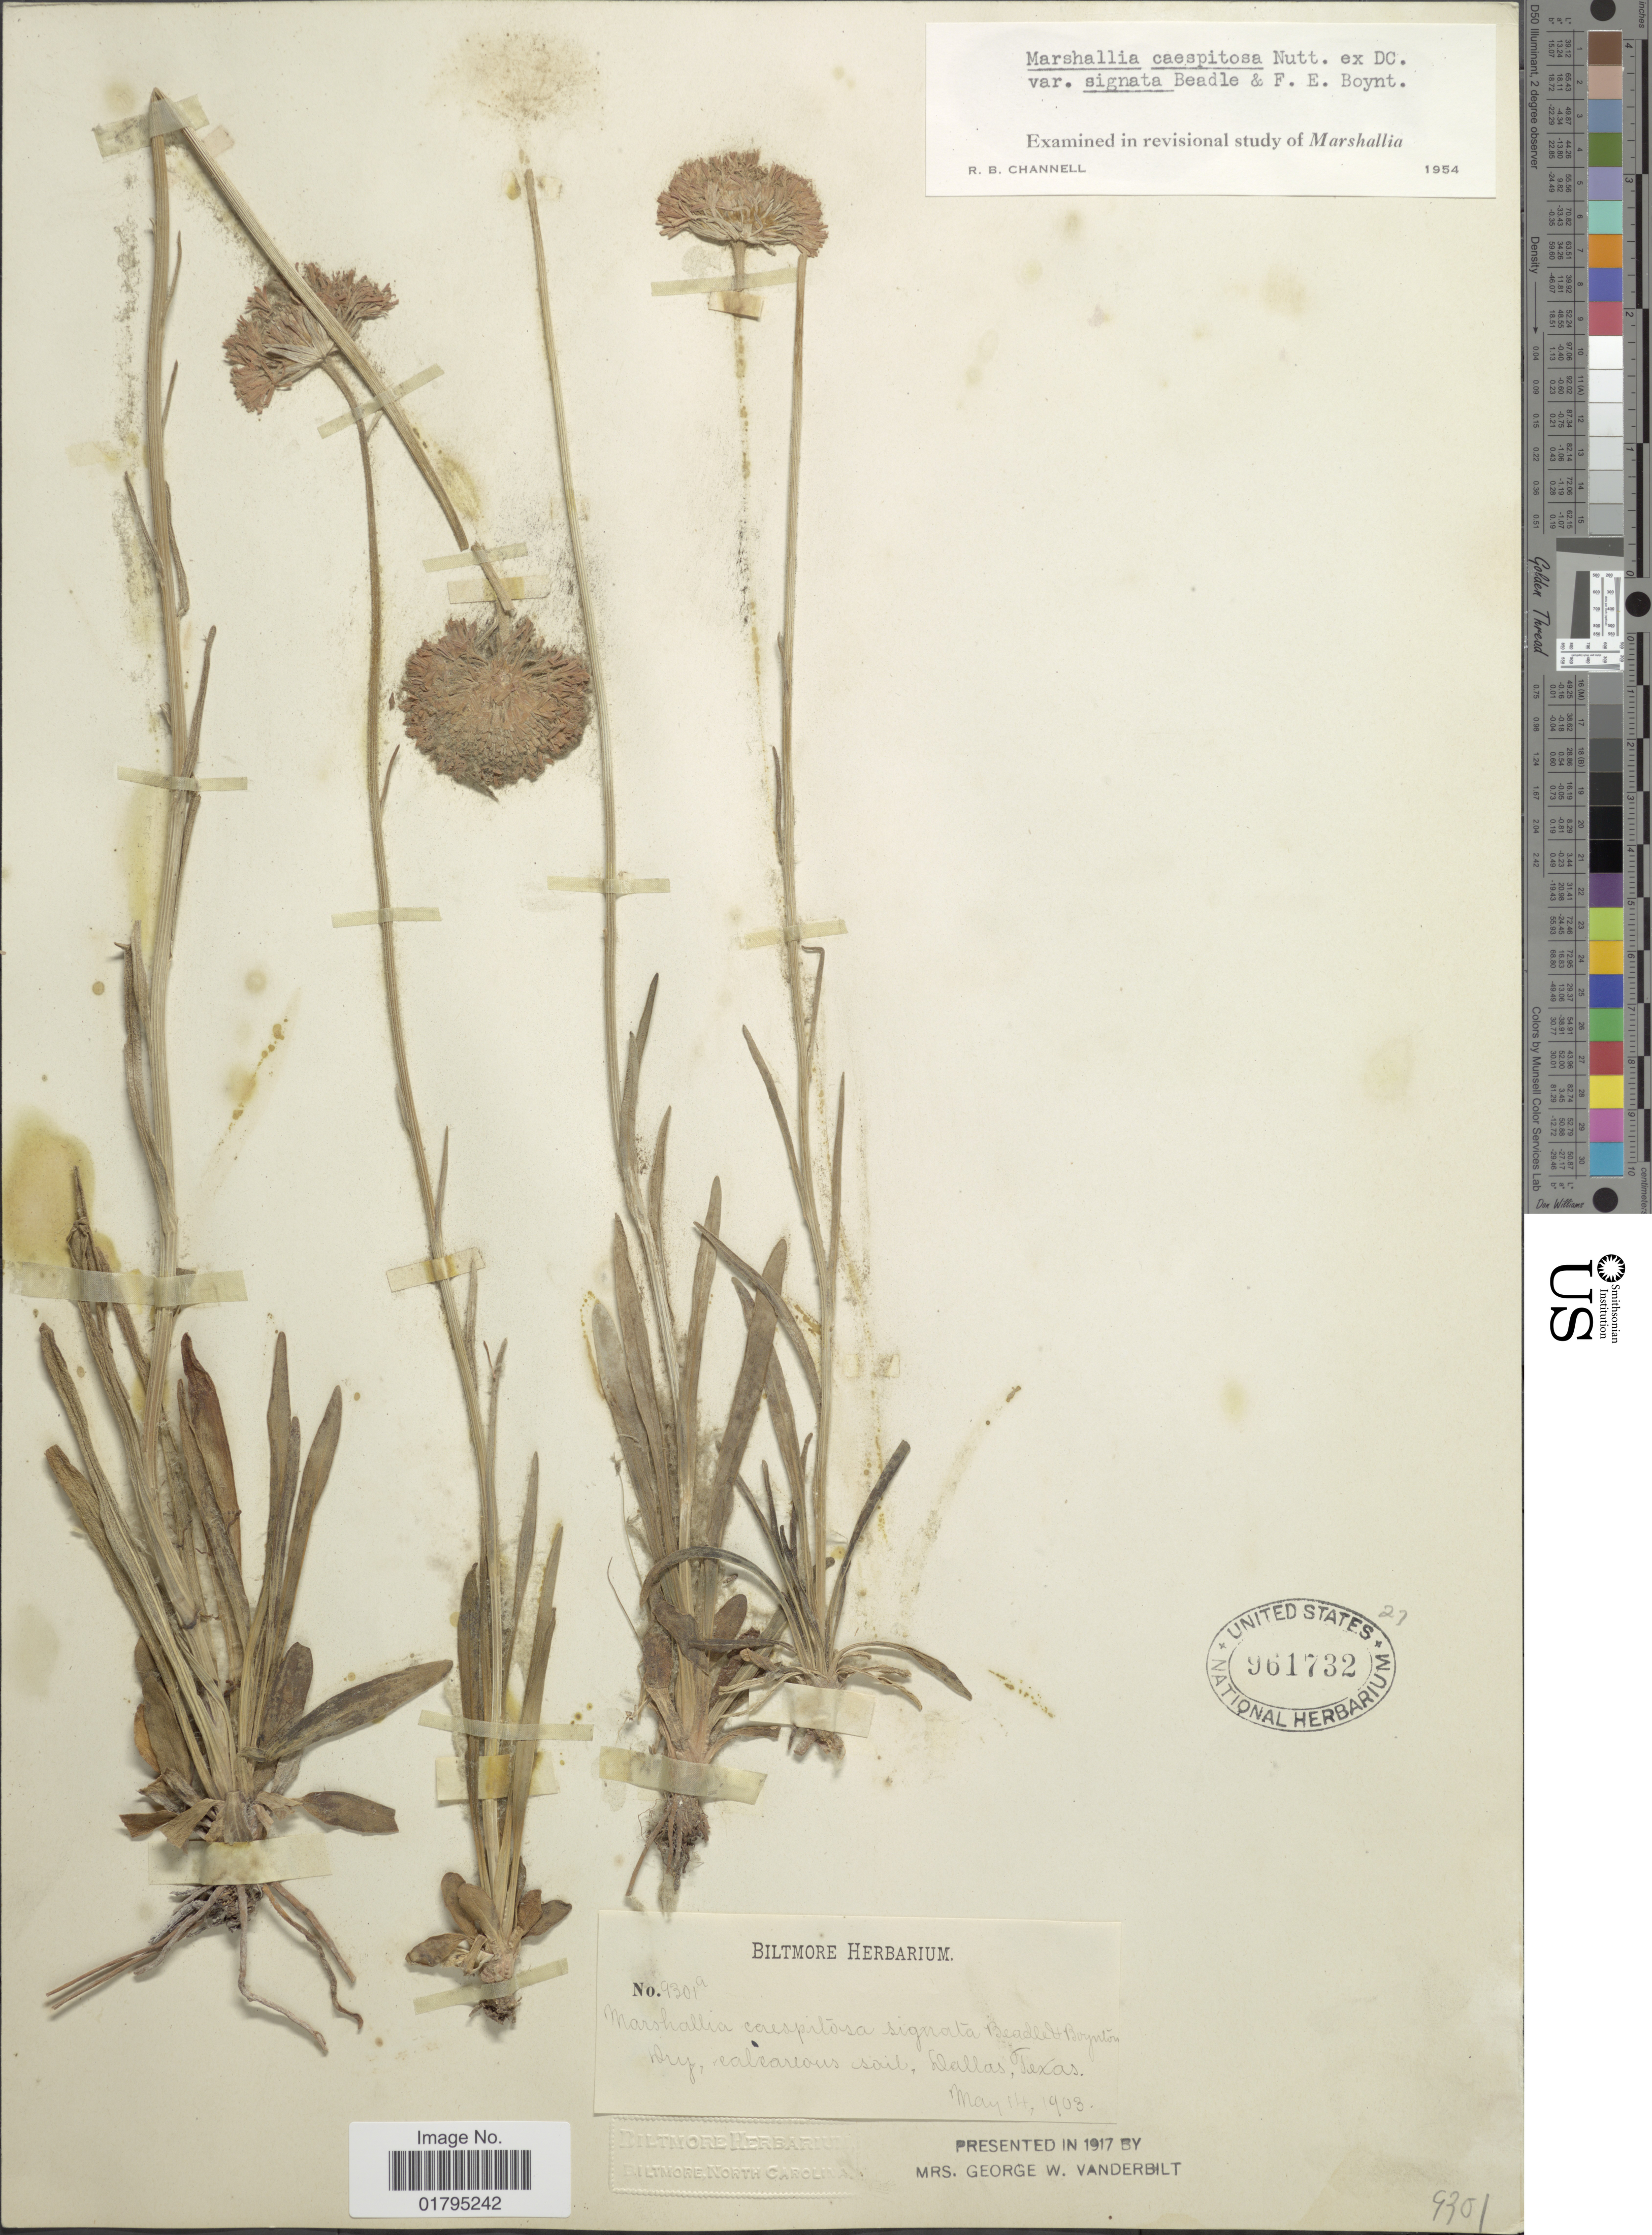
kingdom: Plantae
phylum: Tracheophyta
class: Magnoliopsida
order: Asterales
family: Asteraceae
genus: Marshallia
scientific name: Marshallia caespitosa var. signata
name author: Beadle & F.E. Boynton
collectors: ex herb. Biltmore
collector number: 9301a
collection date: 1903-05-11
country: United States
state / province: Texas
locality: Dallas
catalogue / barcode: US 961732